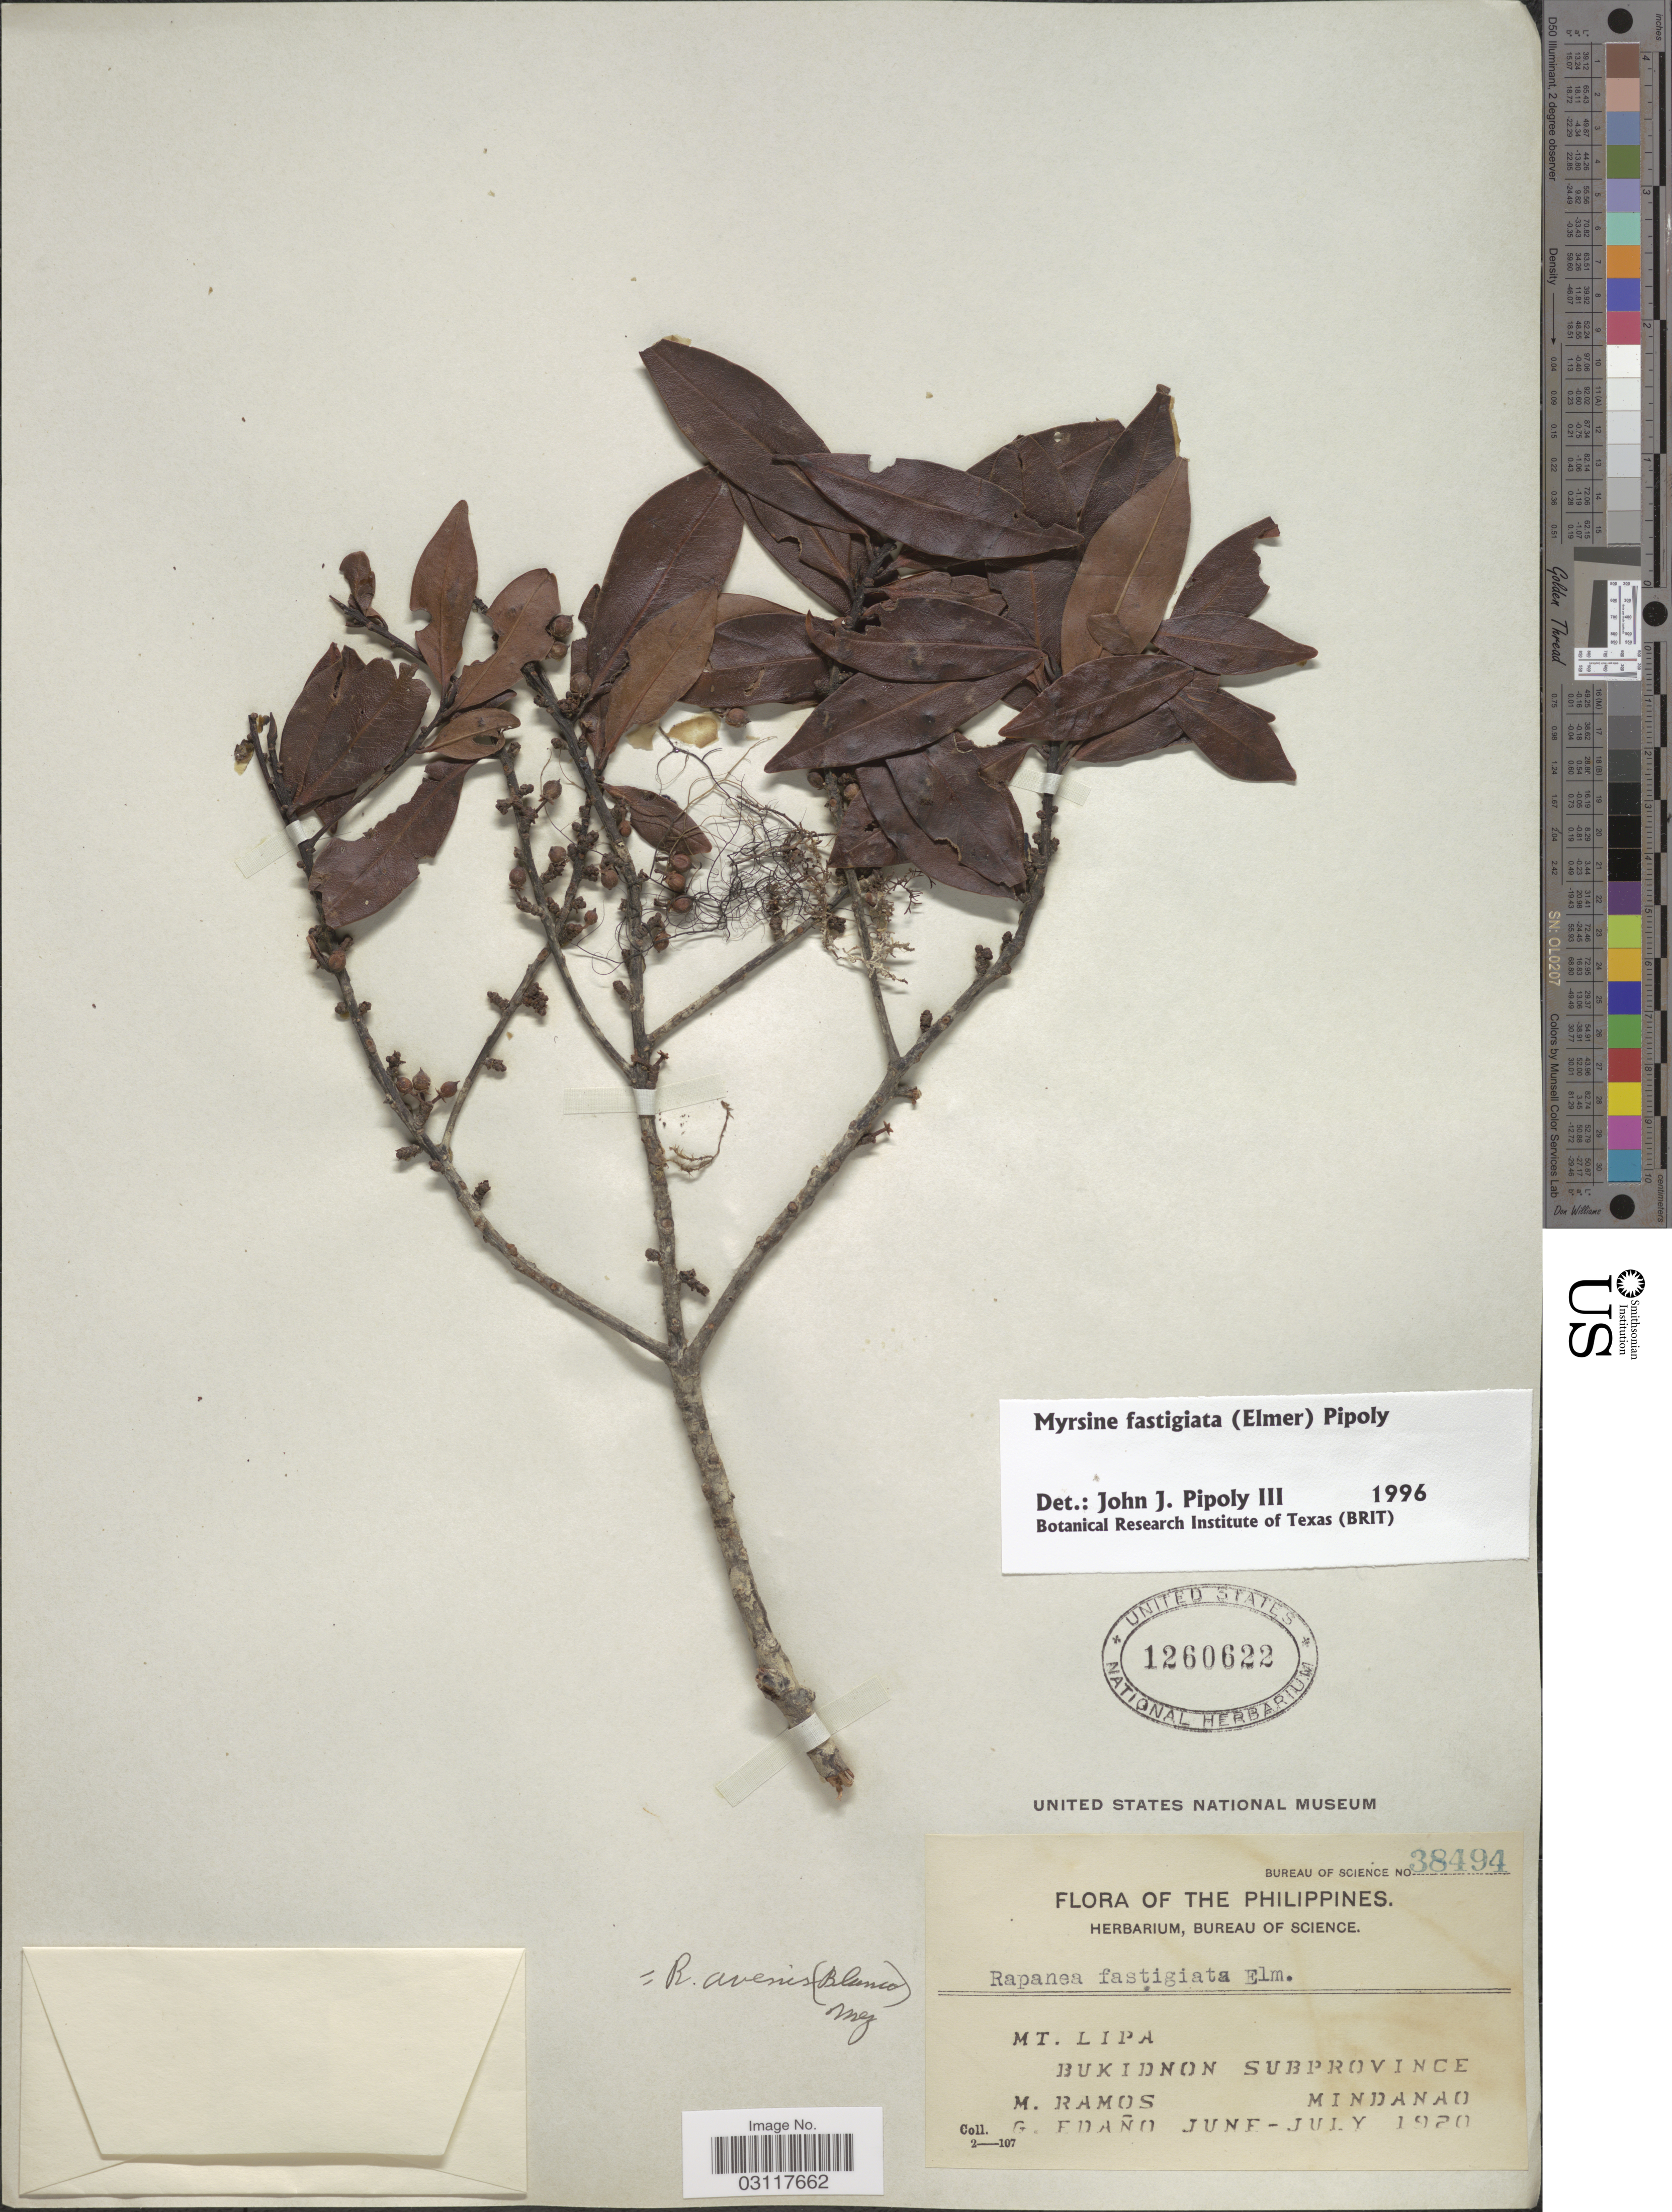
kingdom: Plantae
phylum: Tracheophyta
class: Magnoliopsida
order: Ericales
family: Primulaceae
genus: Myrsine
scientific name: Myrsine fastigiata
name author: (Elmer) Pipoly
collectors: M. Ramos & G. Edaño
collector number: Bureau of Science 38494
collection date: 1920-06/1920-07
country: Philippines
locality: Mt. Lipa, Bukidnon Subprovince, Mindanao.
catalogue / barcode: US 1260622